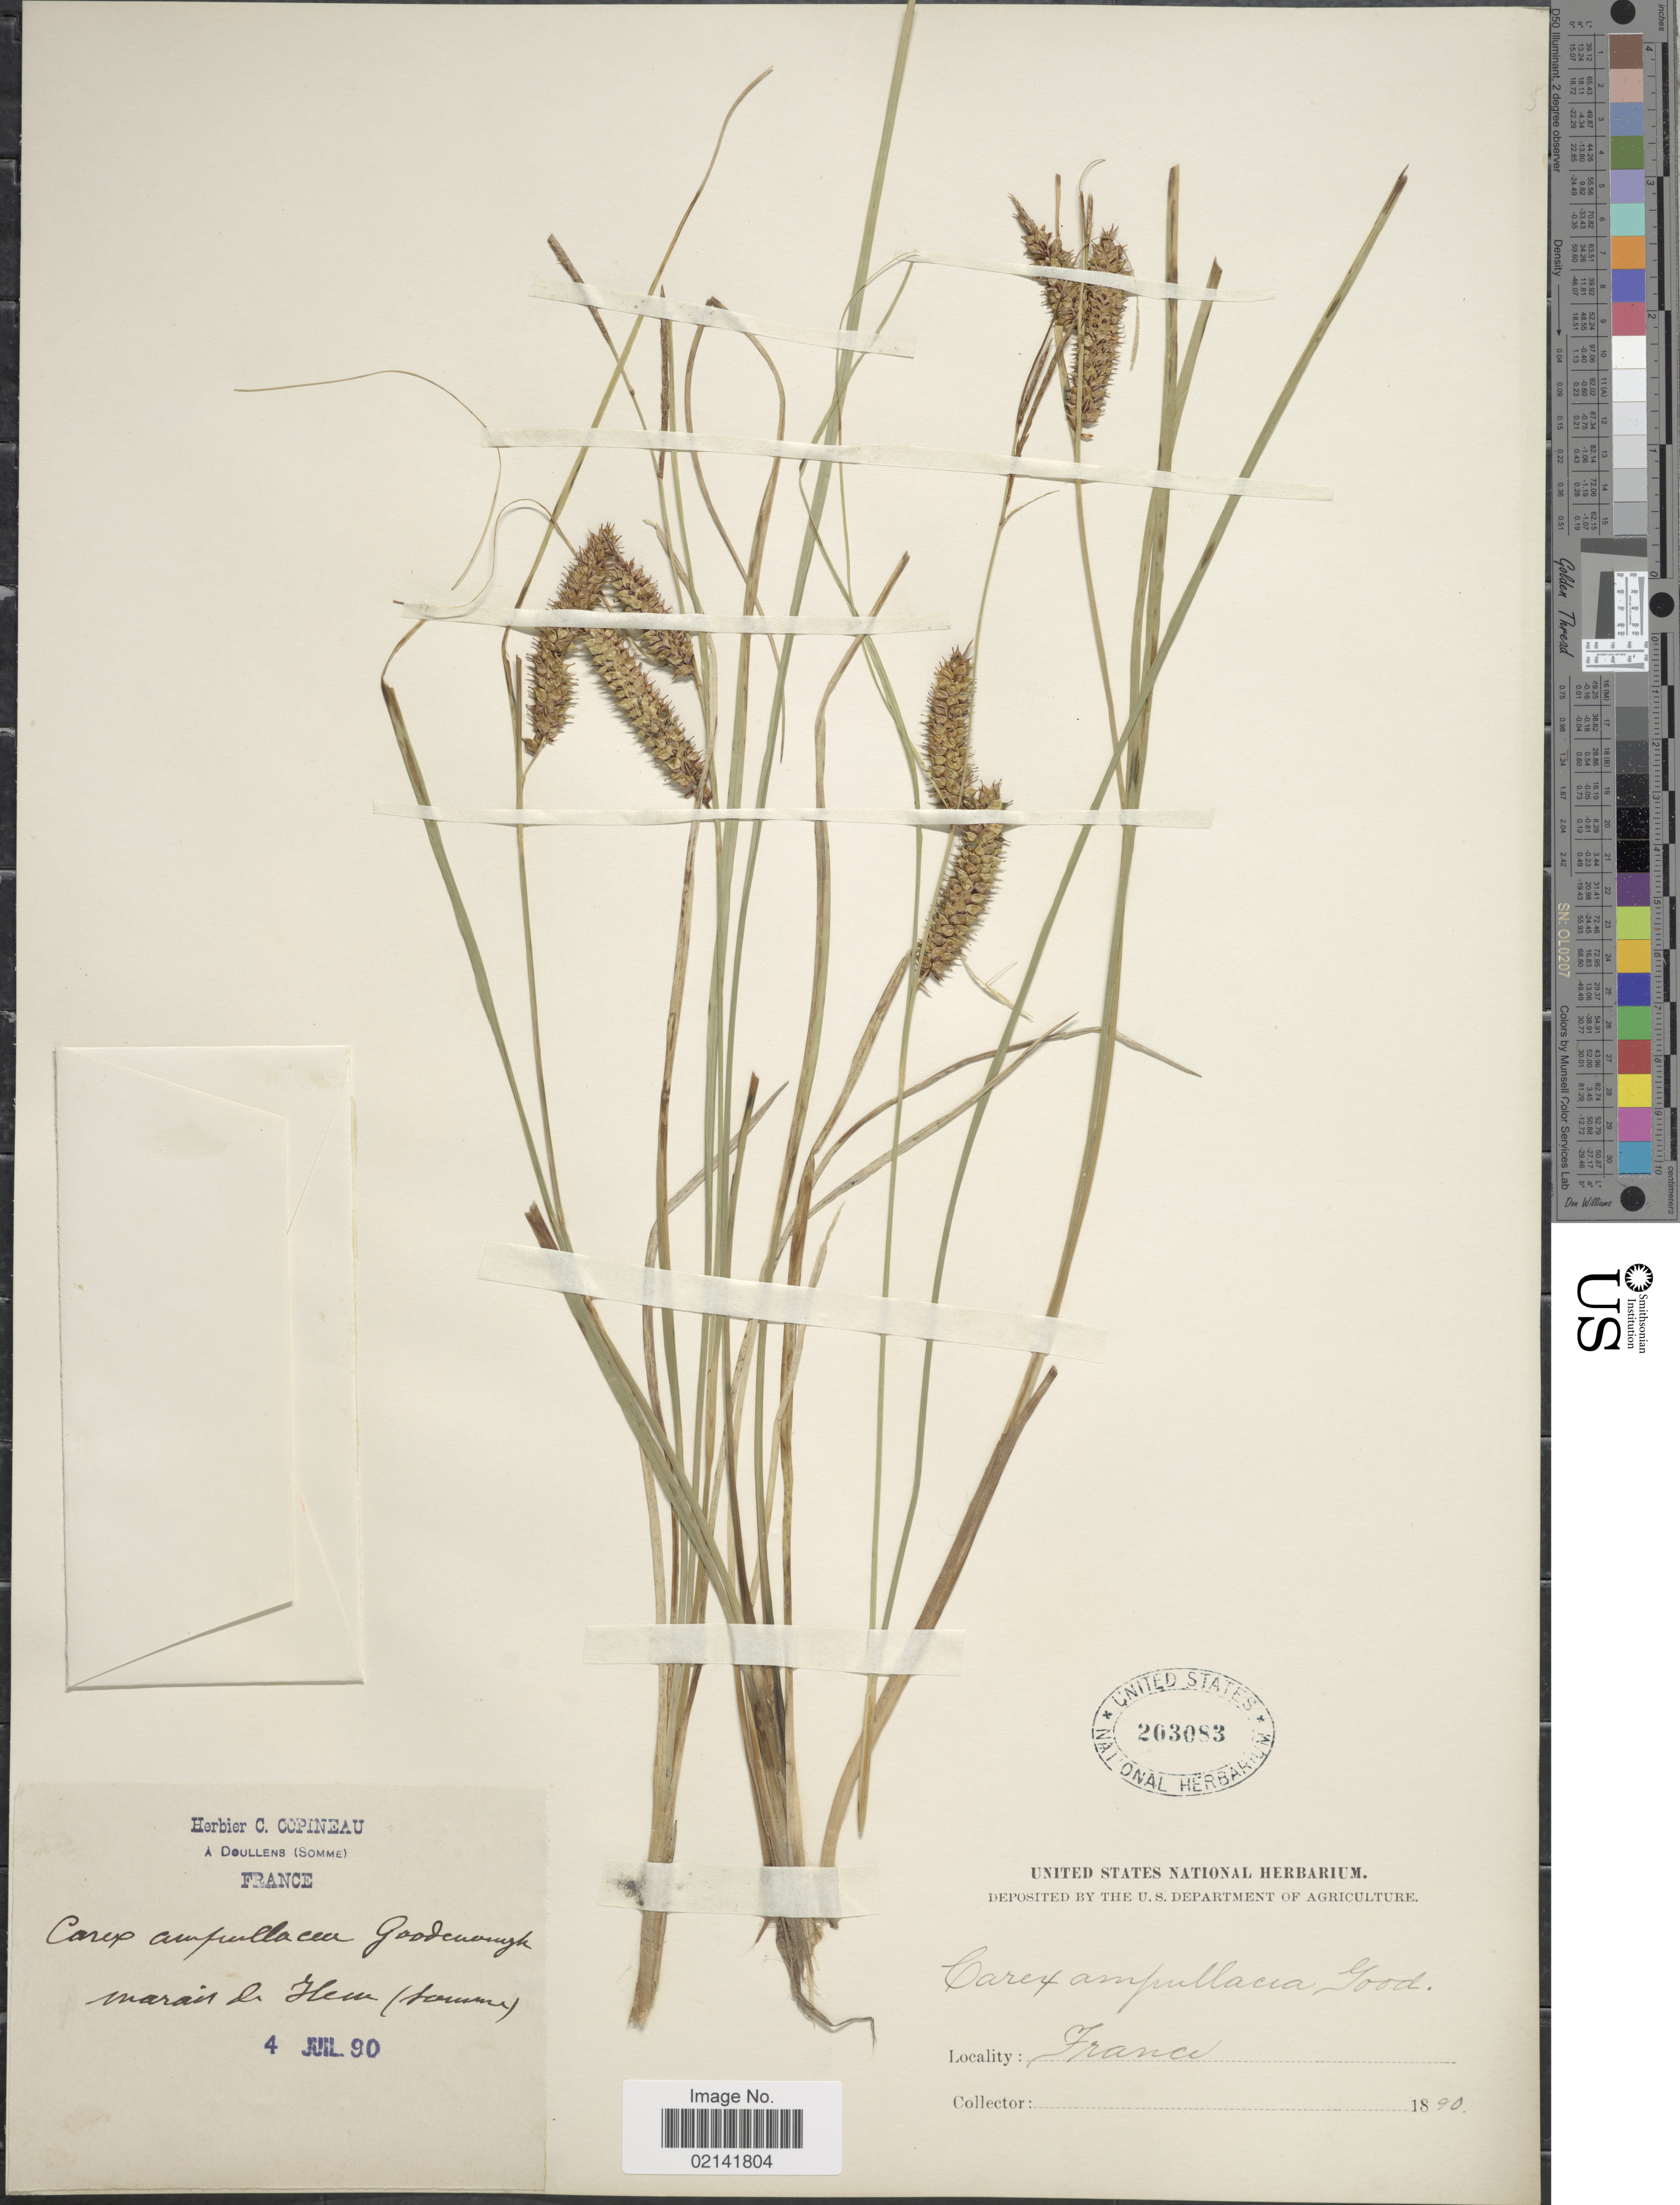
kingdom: Plantae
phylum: Tracheophyta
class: Liliopsida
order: Poales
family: Cyperaceae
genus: Carex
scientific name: Carex rostrata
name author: Stokes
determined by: Strong, Mark T., (BOT), Smithsonian Institution - National Museum of Natural History (UNITED STATES)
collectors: ex herb. C. Copineau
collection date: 1890-07-04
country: France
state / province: Hauts-de-France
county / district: Somme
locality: Marais de Hem (Somme) [marshes of Hem (Somme)]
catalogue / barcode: US 203083